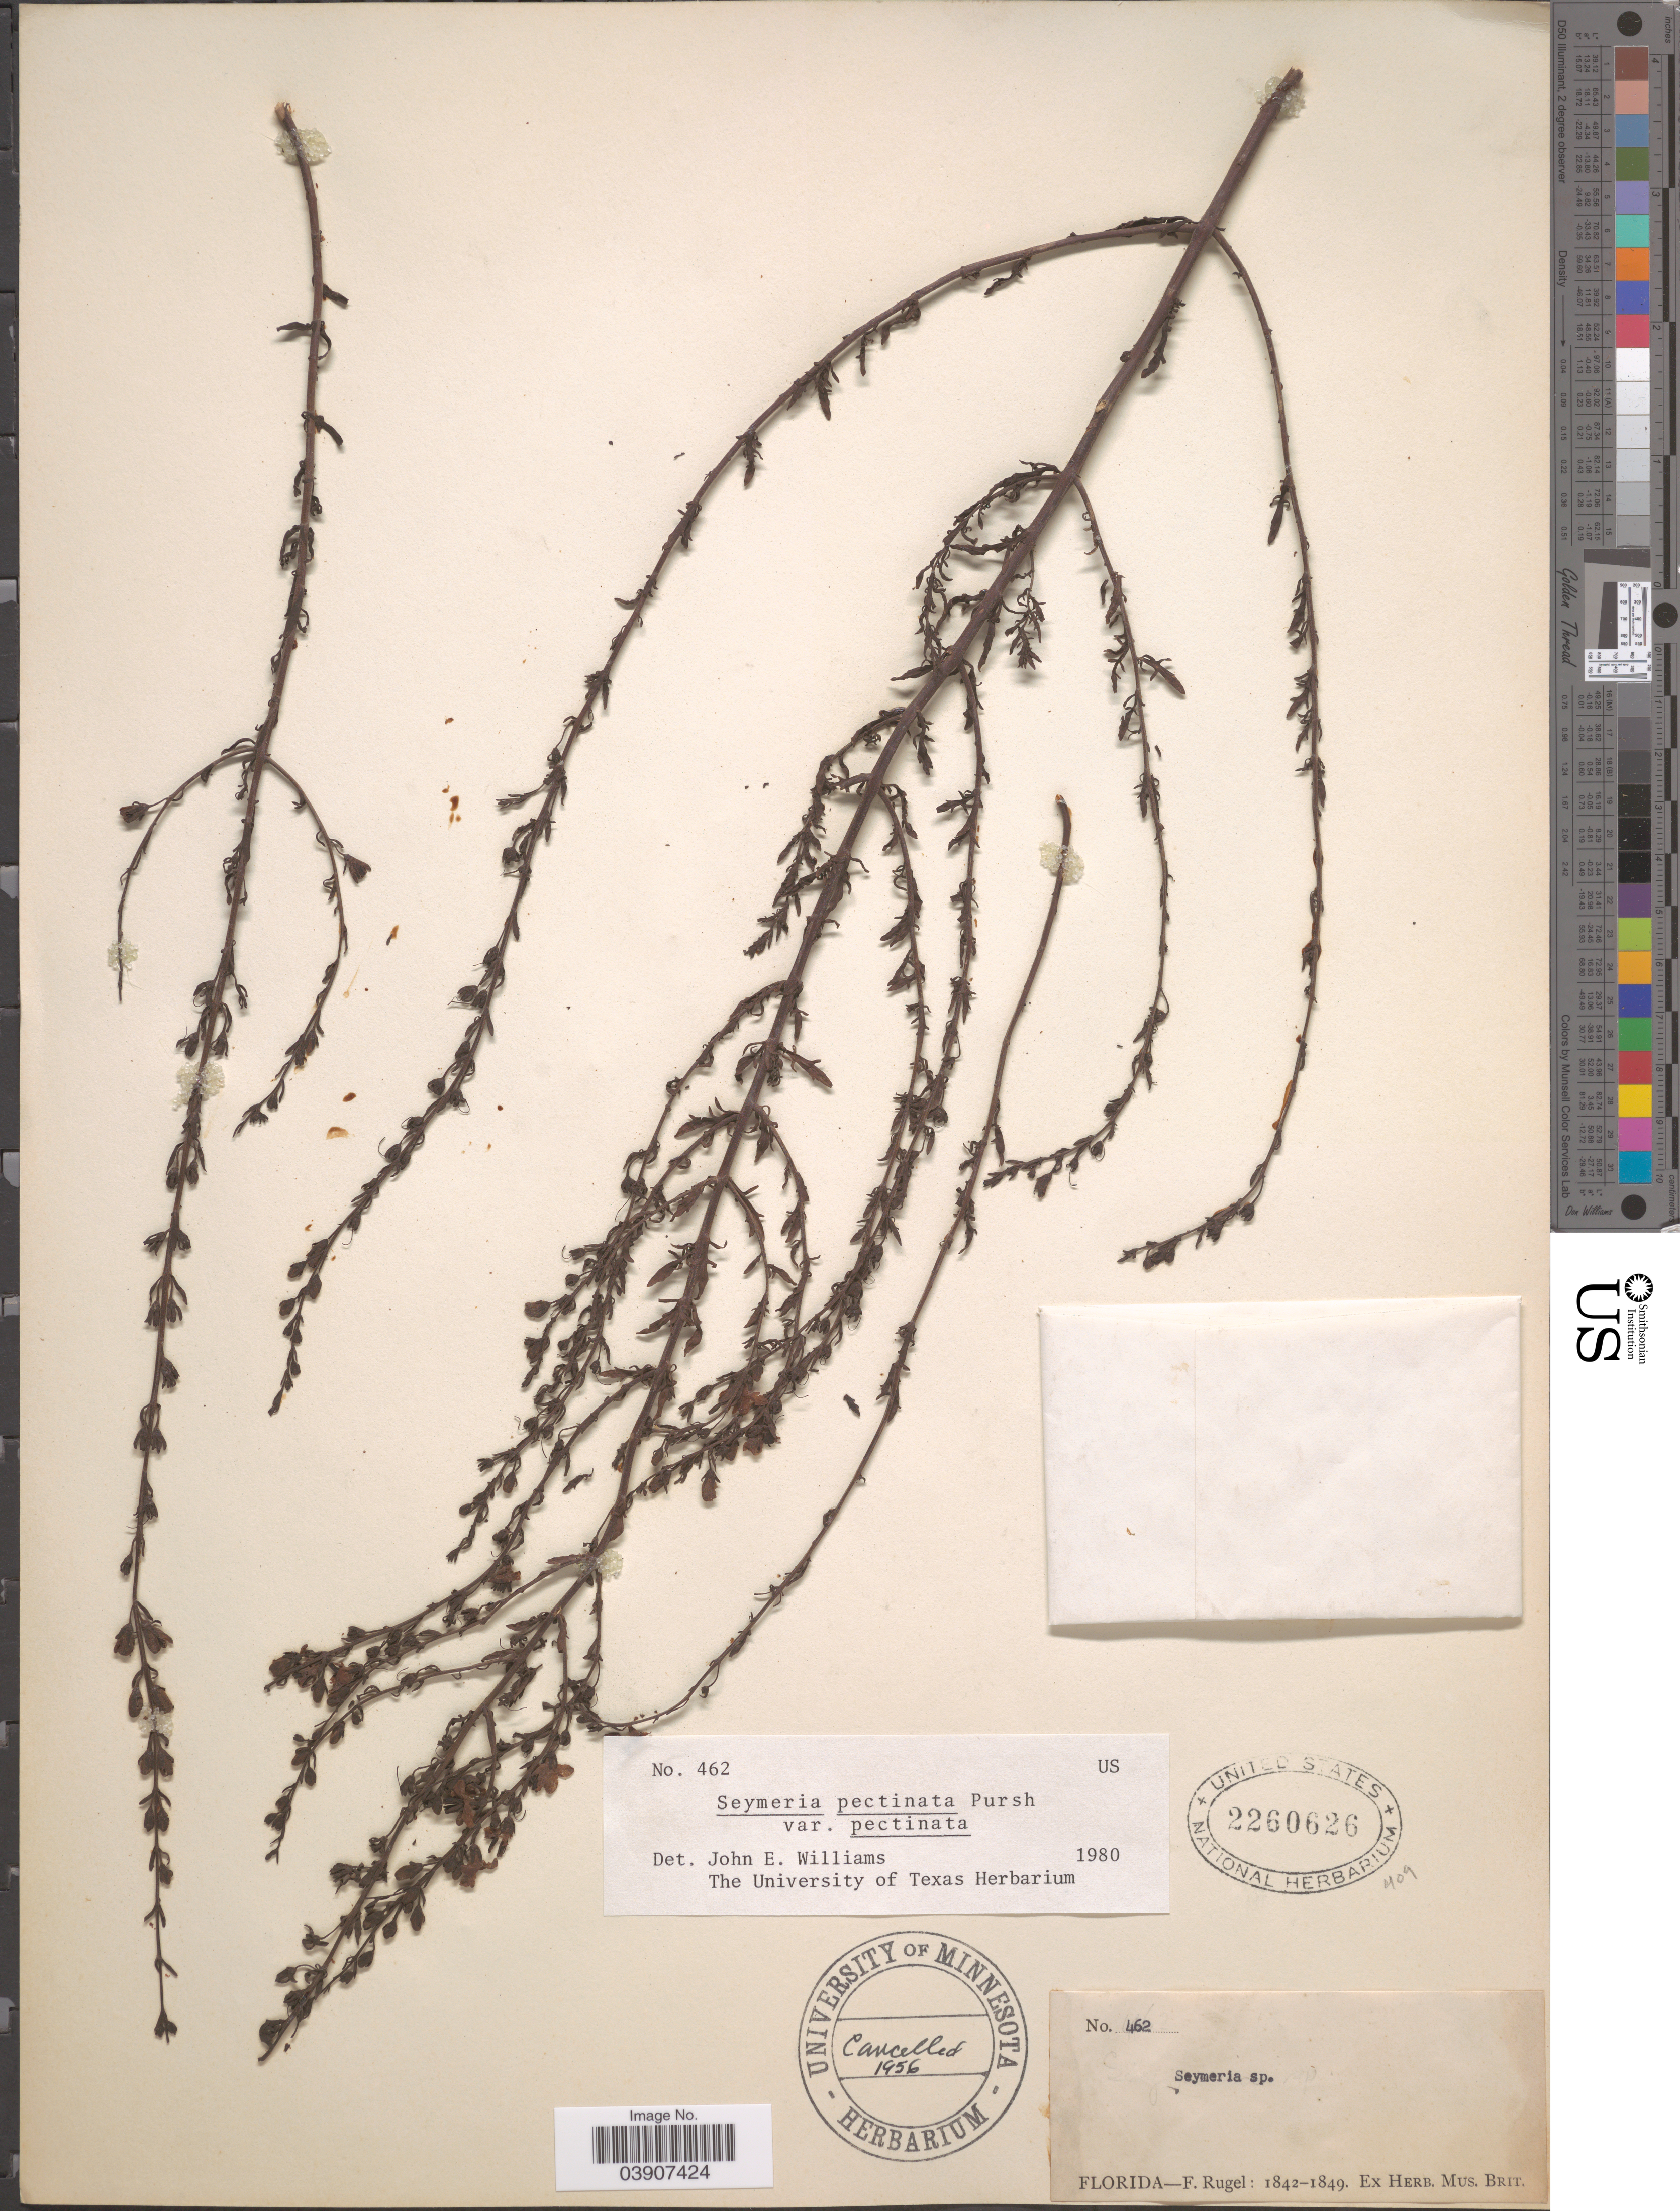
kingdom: Plantae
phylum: Tracheophyta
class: Magnoliopsida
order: Lamiales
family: Orobanchaceae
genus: Seymeria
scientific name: Seymeria pectinata var. pectinata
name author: Pursh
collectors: F. Rugel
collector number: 462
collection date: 1842/1849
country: United States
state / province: Florida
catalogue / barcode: US 2260626